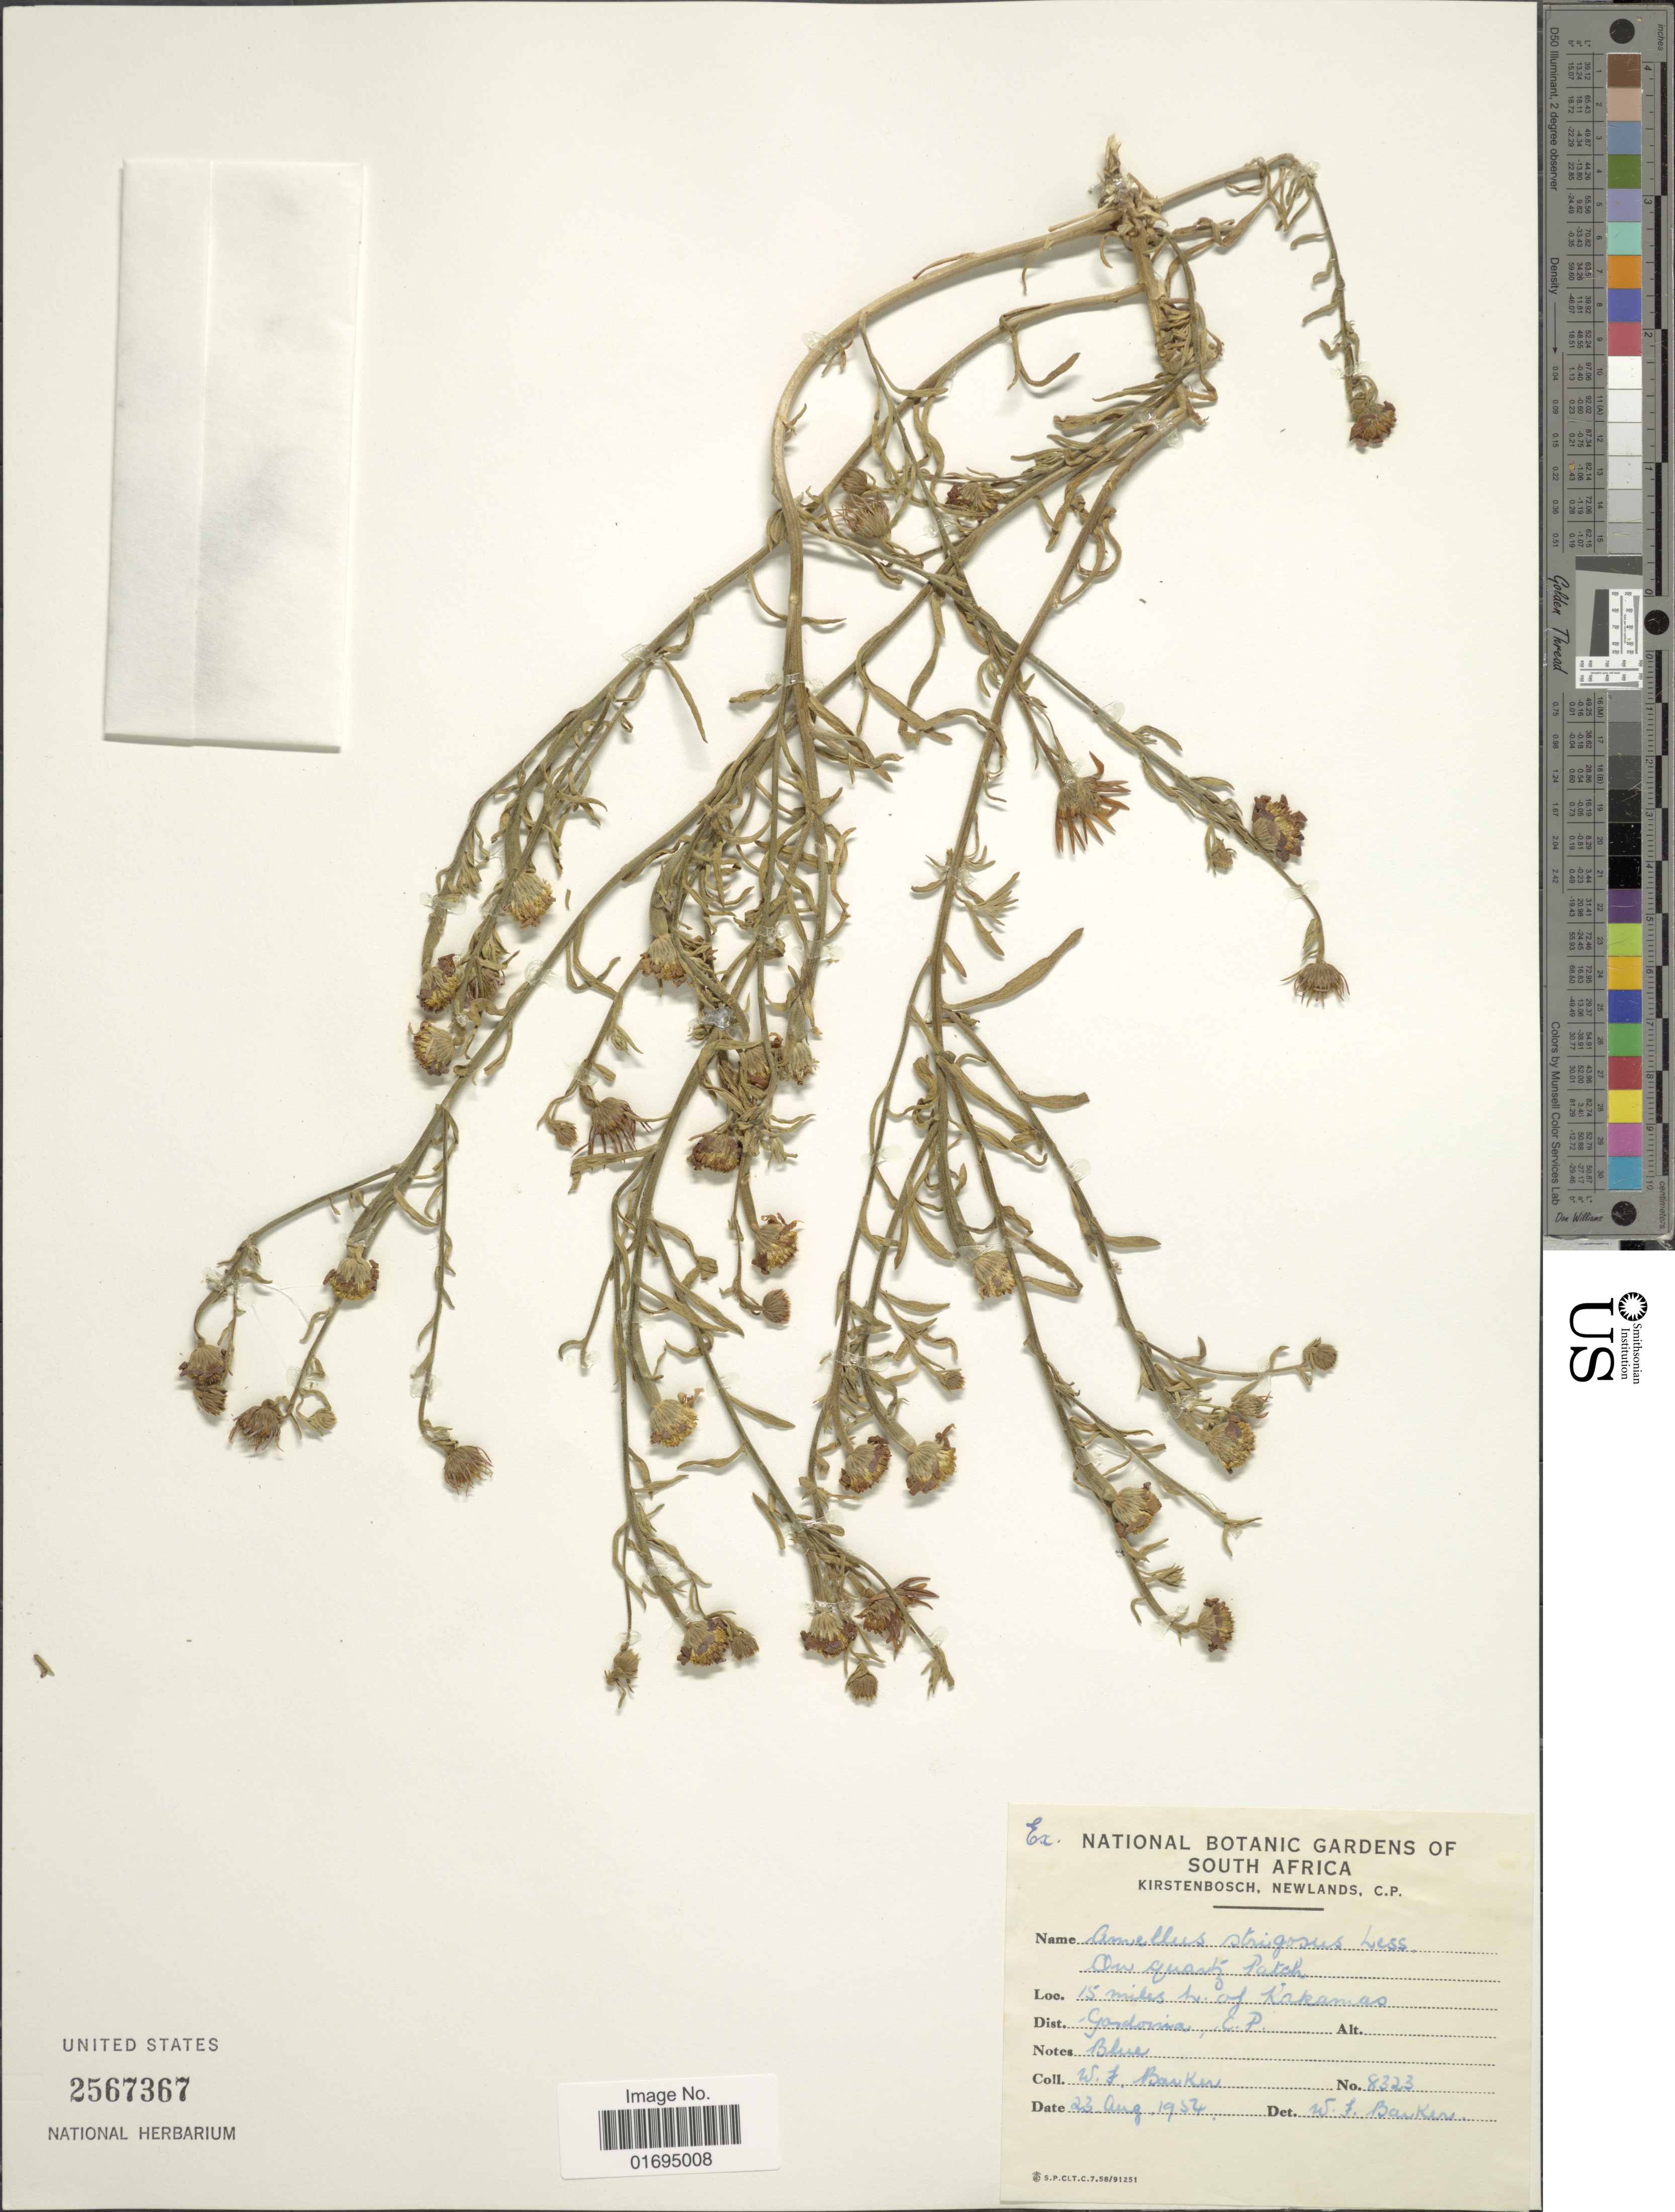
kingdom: Plantae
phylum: Tracheophyta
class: Magnoliopsida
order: Asterales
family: Asteraceae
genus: Amellus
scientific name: Amellus strigosus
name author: (Thunb.) Less.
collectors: W. F. Barker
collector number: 8323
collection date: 1952-08-23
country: South Africa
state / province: Northern Cape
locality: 15 miles w. of Kakamas, District Gordonia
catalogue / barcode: US 2567367